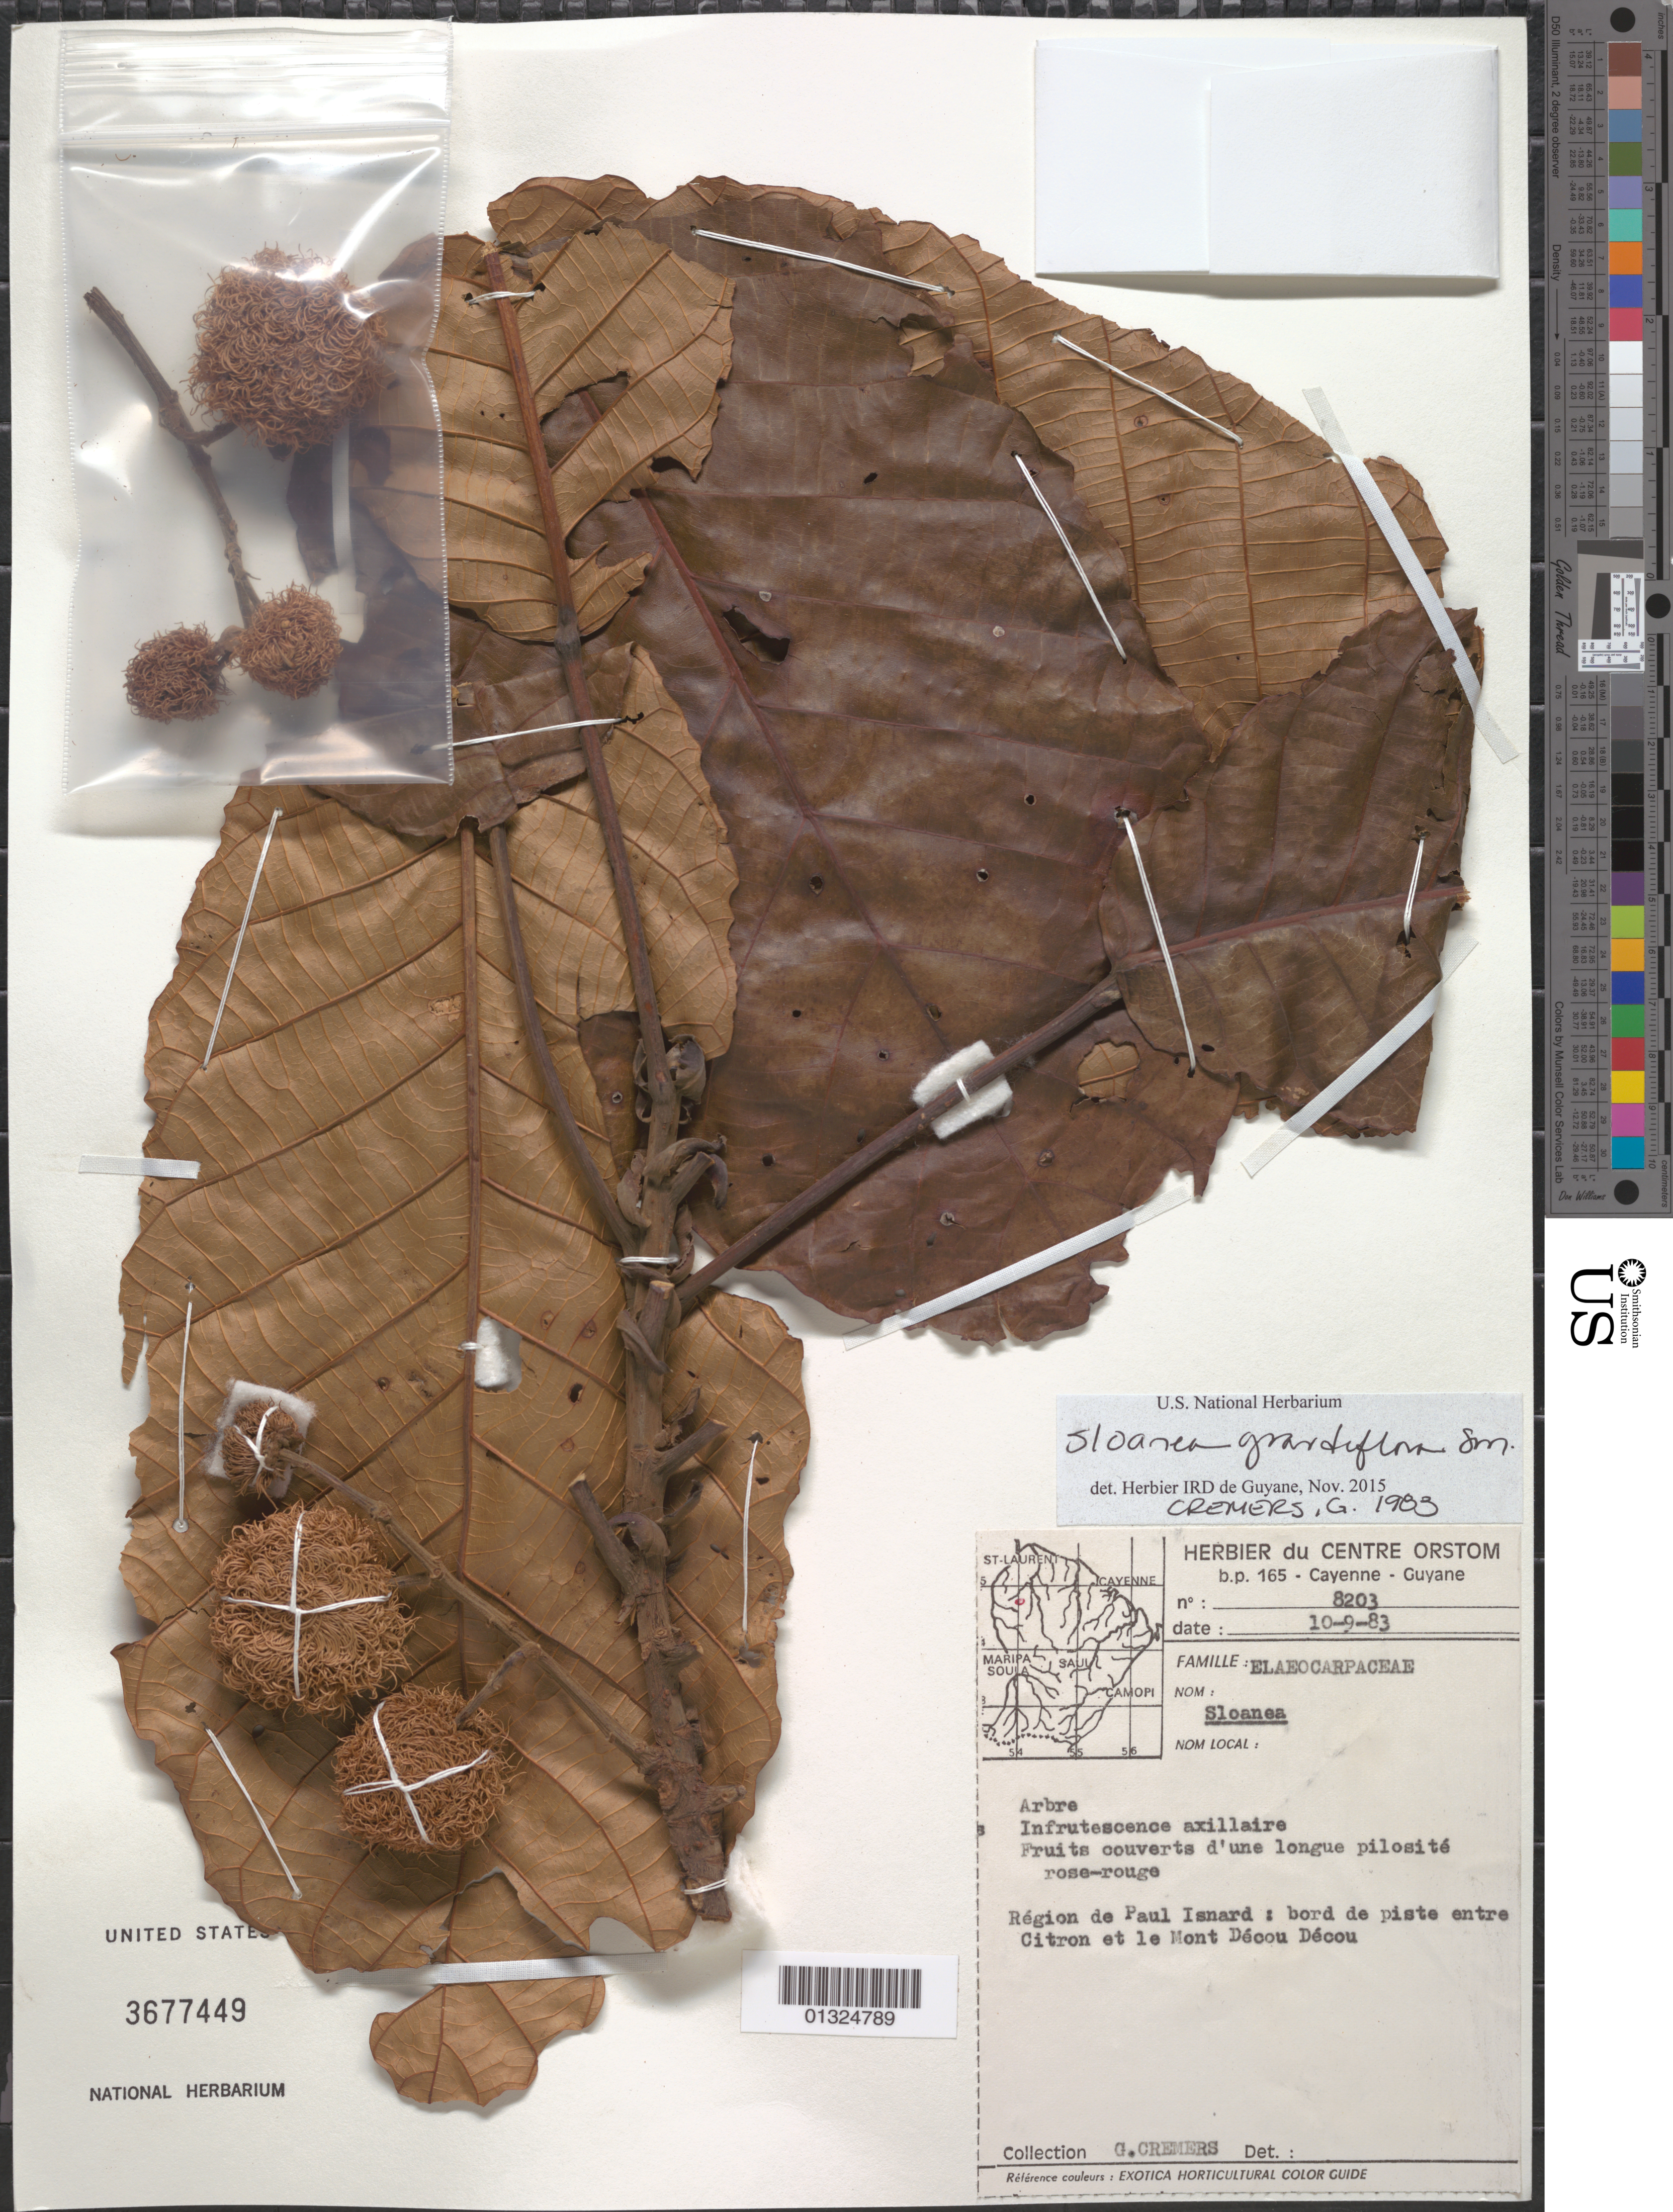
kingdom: Plantae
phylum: Tracheophyta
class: Magnoliopsida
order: Oxalidales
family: Elaeocarpaceae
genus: Sloanea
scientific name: Sloanea grandiflora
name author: Sm.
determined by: Cremers, Georges A.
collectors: G. Cremers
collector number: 8203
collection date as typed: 10-Sep-83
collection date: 1983-09-10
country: French Guiana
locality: Paul Isnard région, bord de piste entre Citron & le Mont Décou Décou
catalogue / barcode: US 3677449